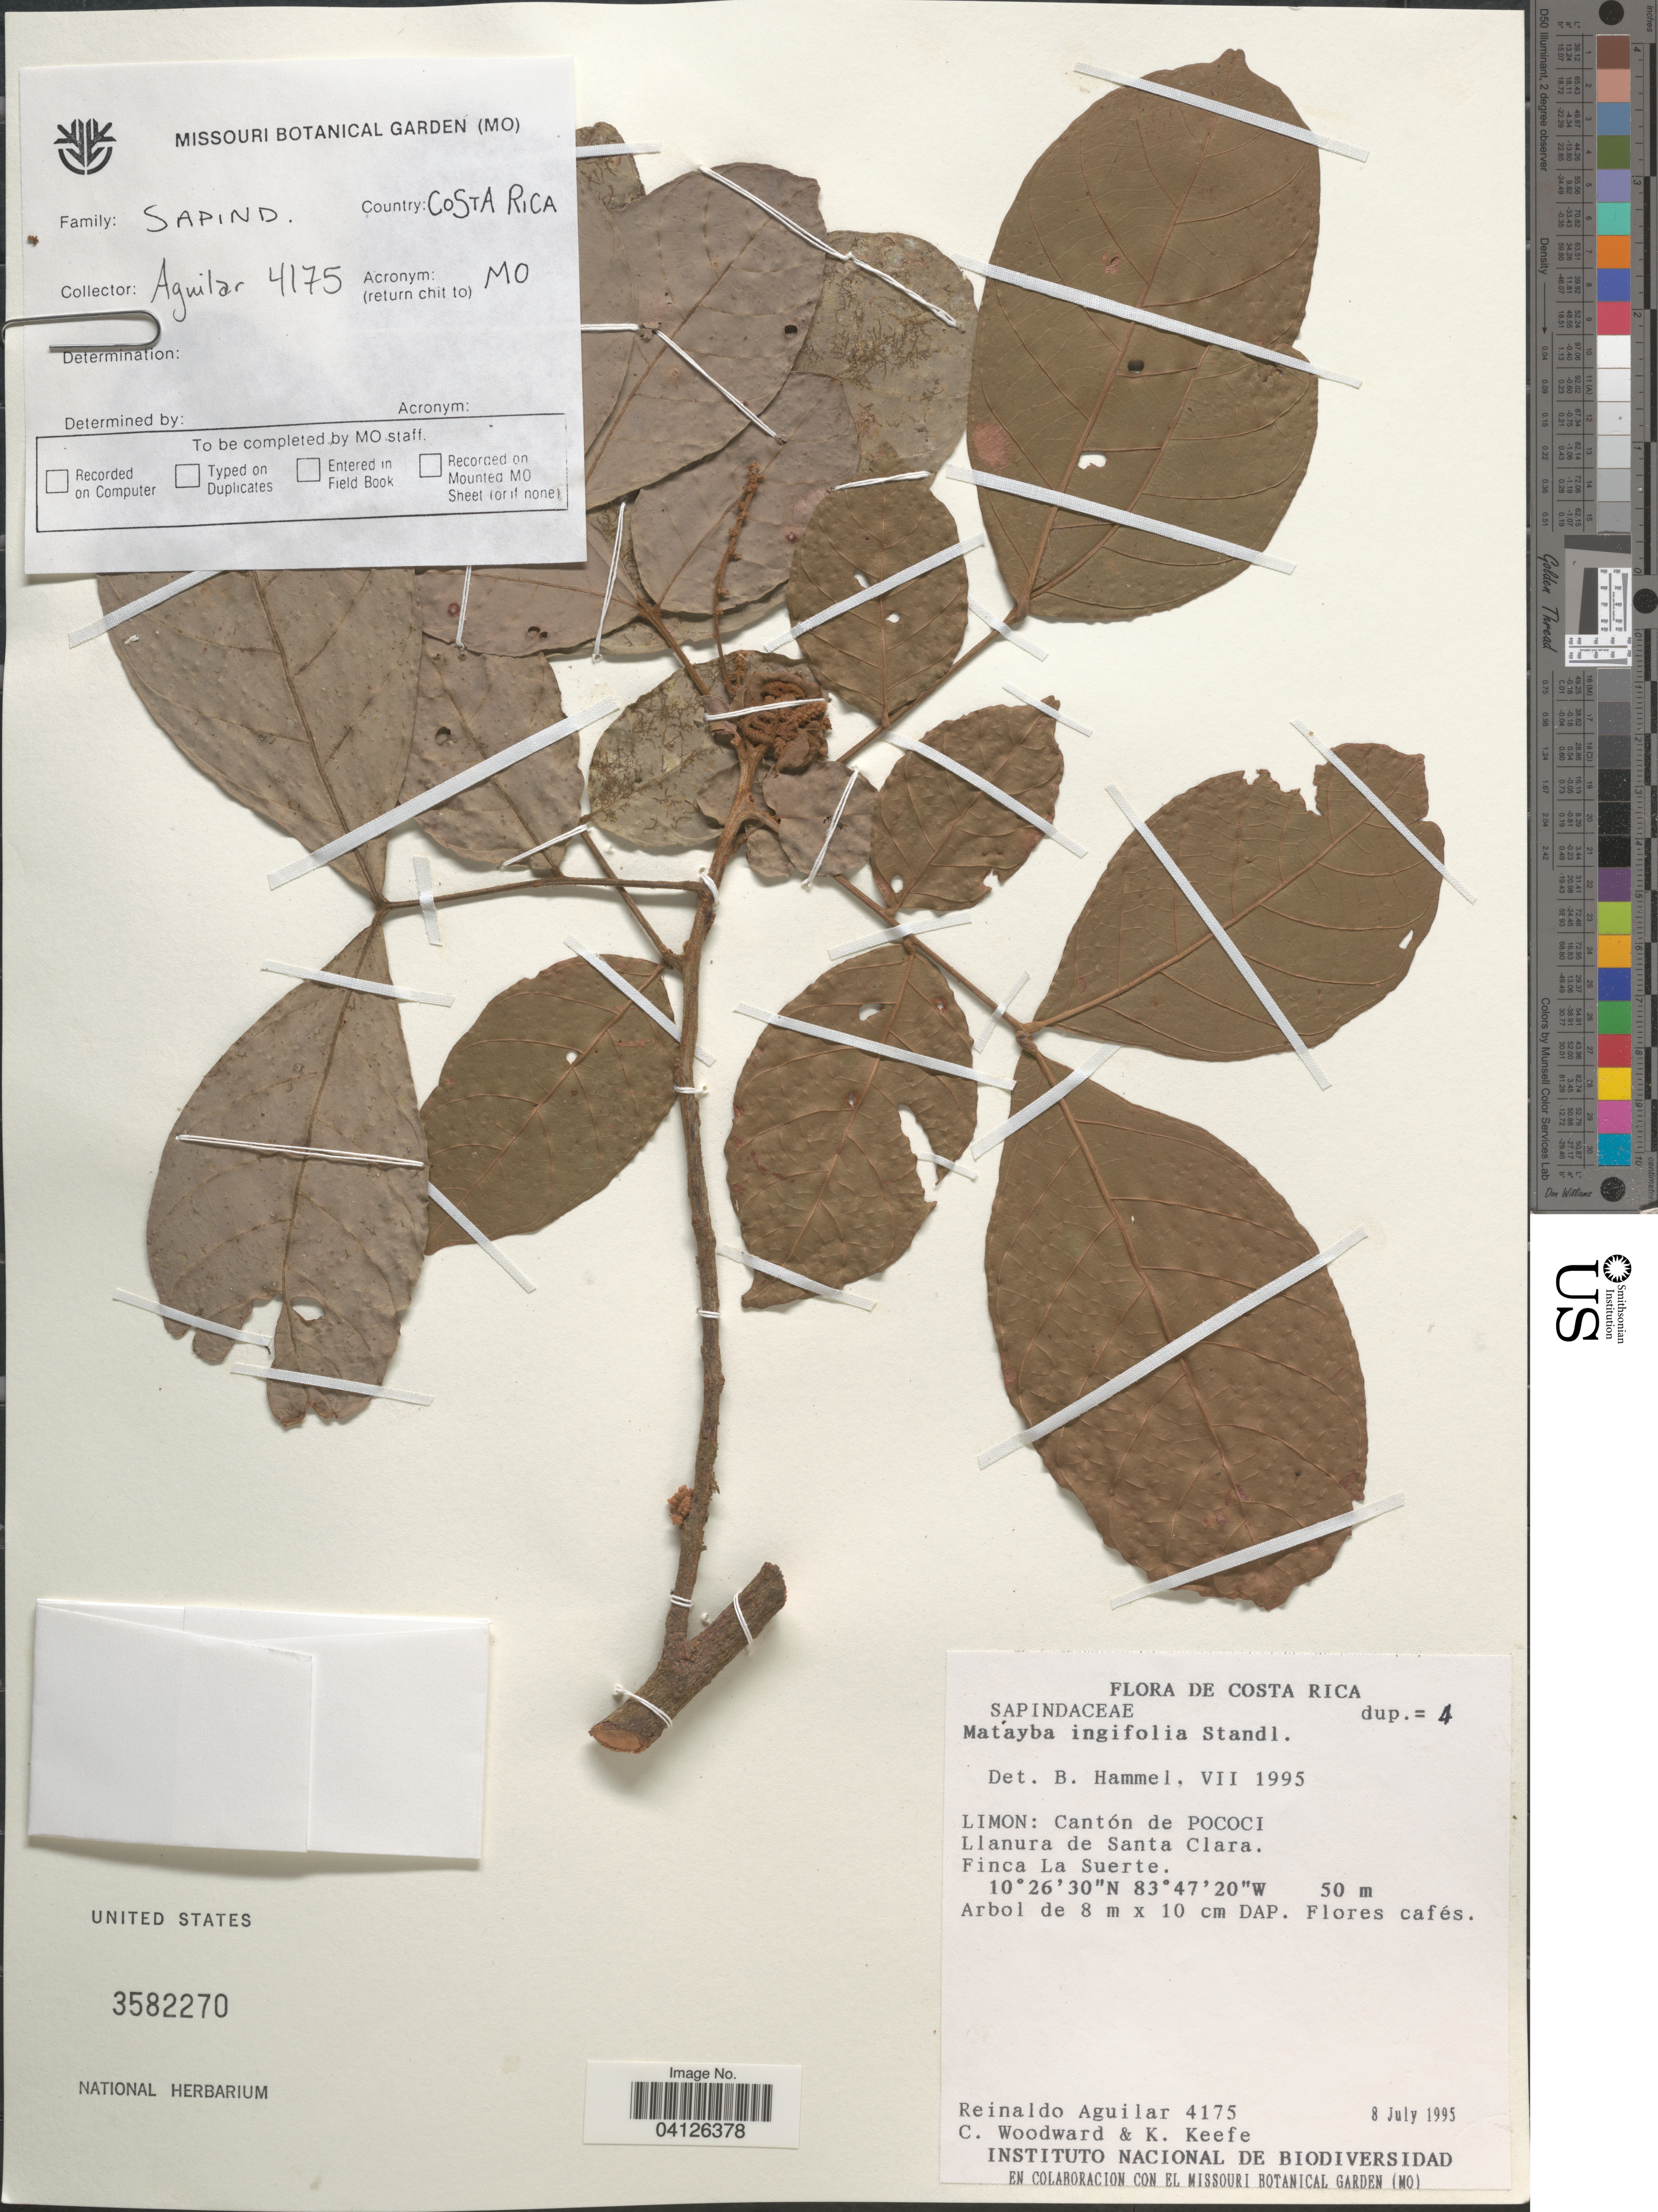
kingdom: Plantae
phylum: Tracheophyta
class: Magnoliopsida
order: Sapindales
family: Sapindaceae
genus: Matayba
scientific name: Matayba ingifolia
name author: Standl.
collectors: R. Aguilar, C. Woodward & K. Keefe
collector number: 4175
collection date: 1995-07-08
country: Costa Rica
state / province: Limón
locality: Cantón de Pococi. Llanura de Santa Clara. Finca La Suerte.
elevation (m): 50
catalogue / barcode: US 3582270